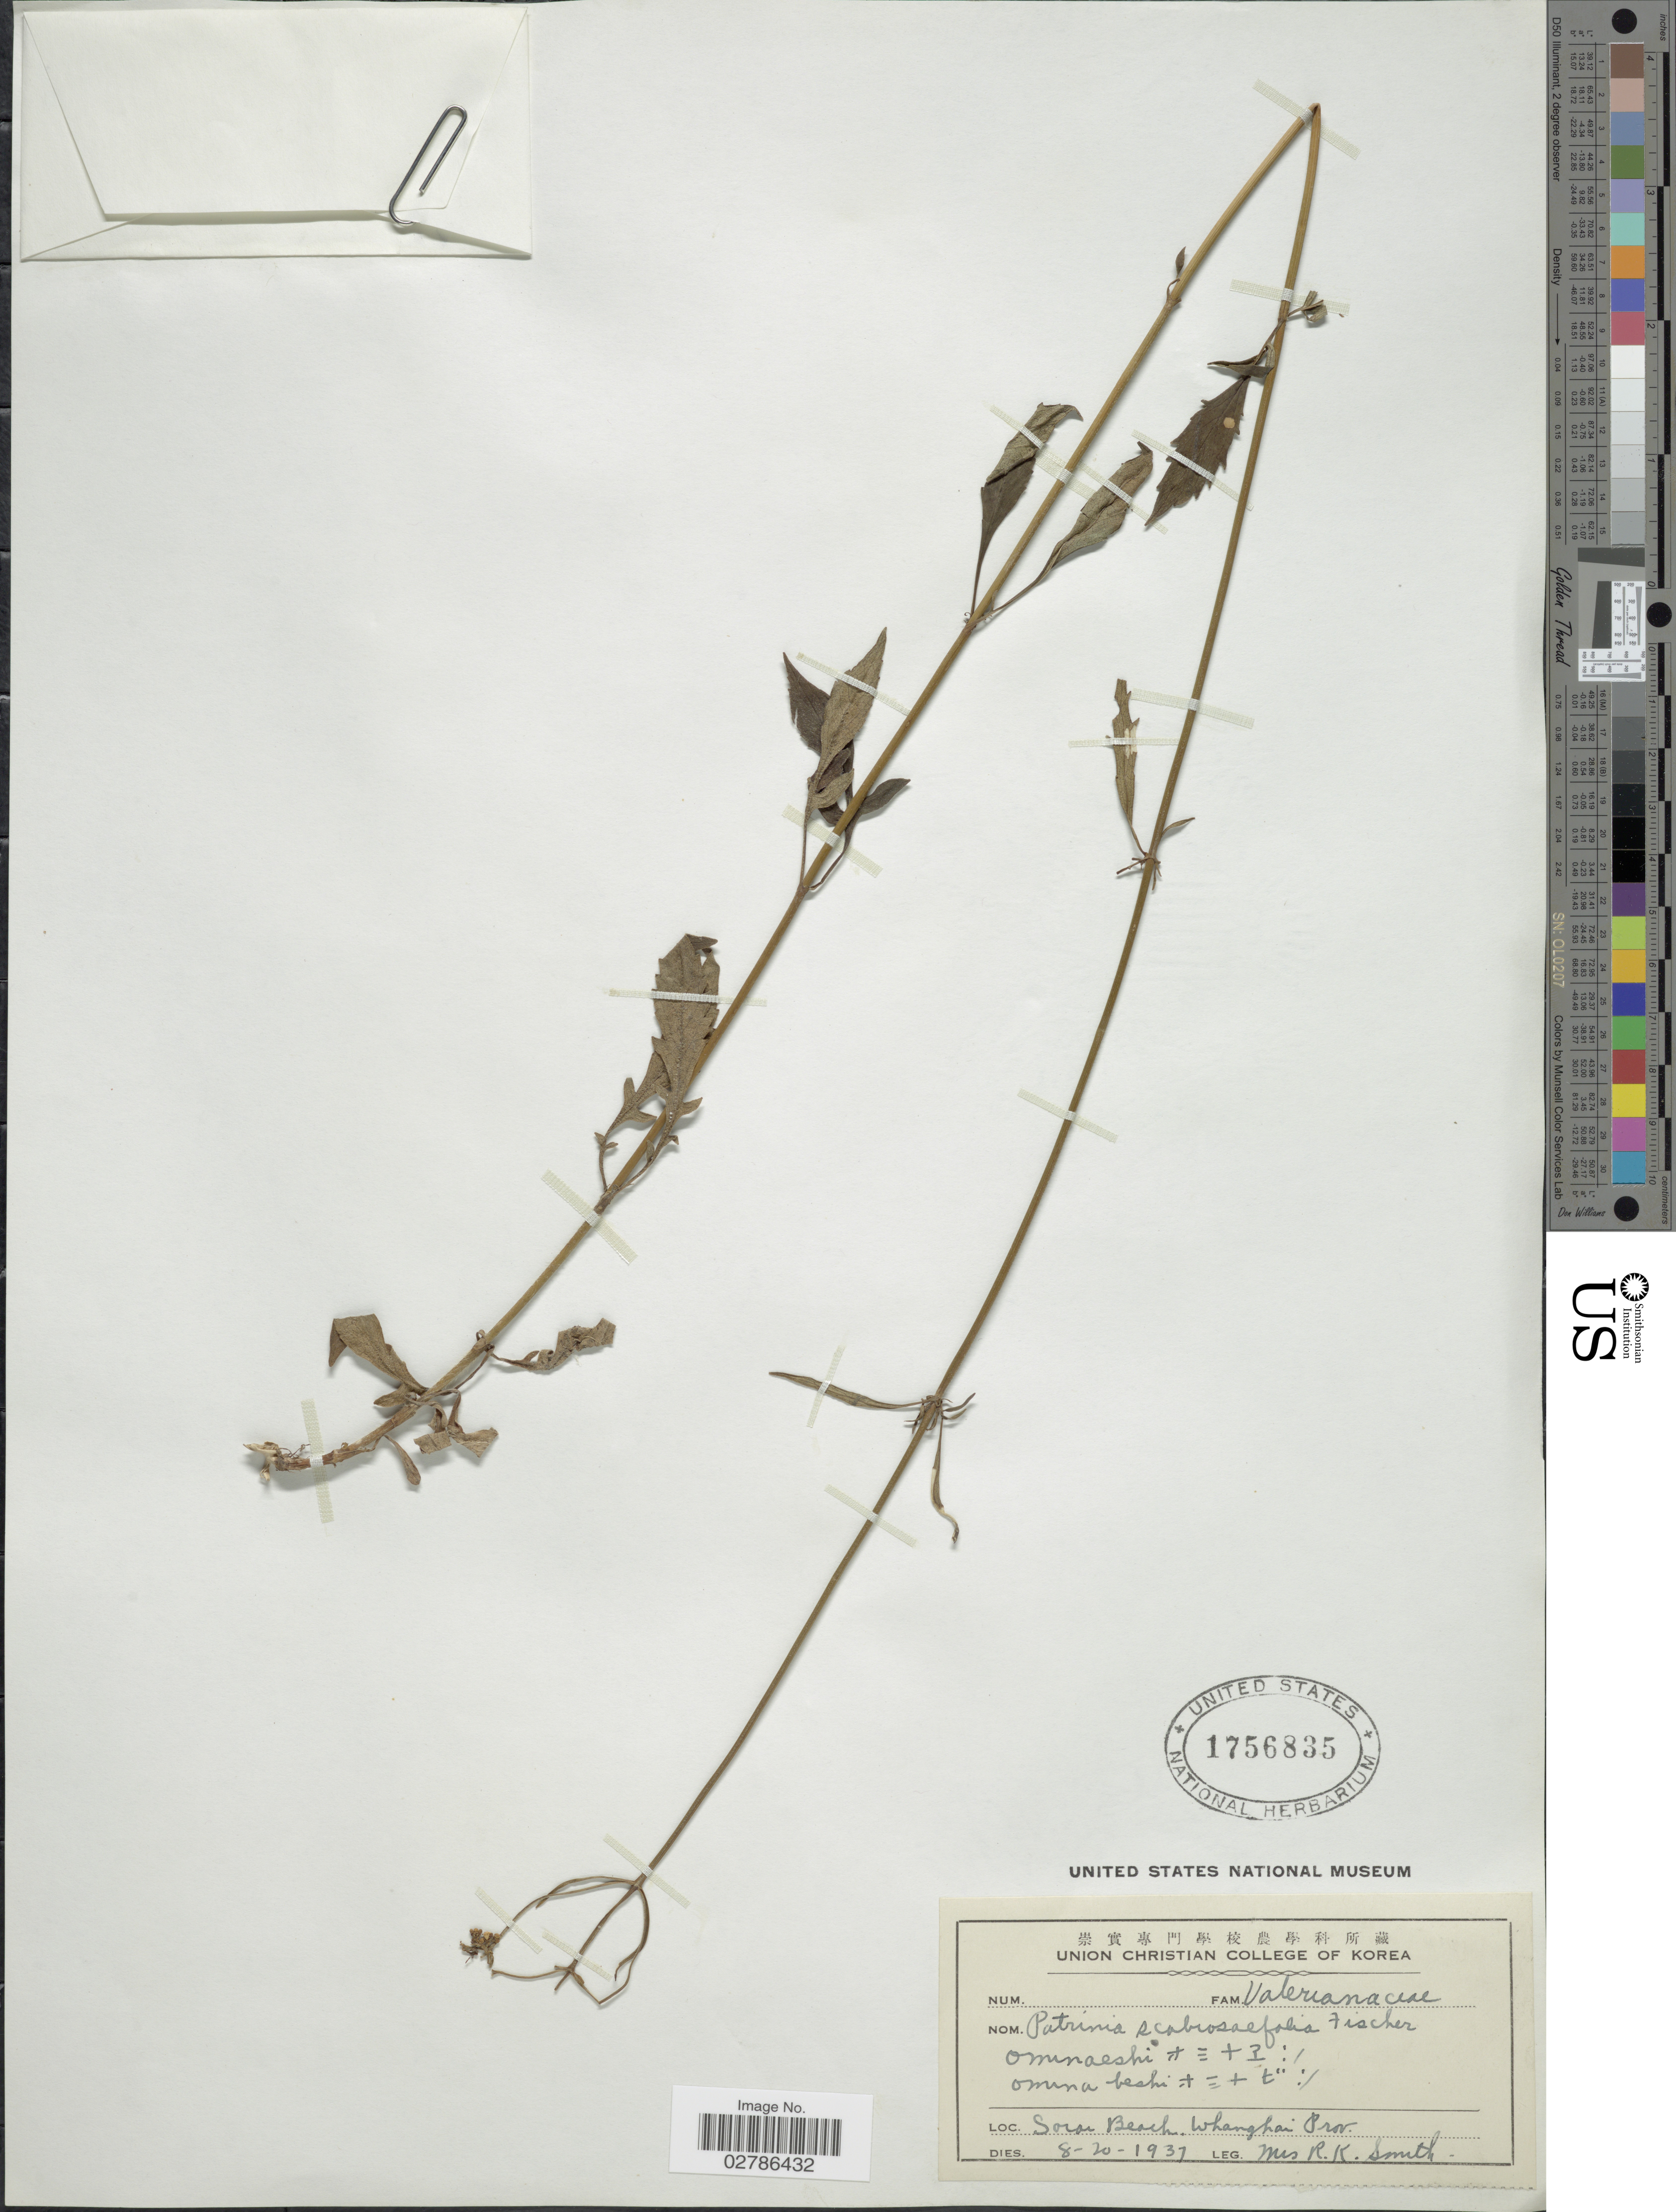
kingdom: Plantae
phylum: Tracheophyta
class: Magnoliopsida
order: Dipsacales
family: Caprifoliaceae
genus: Patrinia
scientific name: Patrinia scabiosifolia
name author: Link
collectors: R. Smith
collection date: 1937-08-20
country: North Korea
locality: Sorai Beach, Whanghai Prov.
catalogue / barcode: US 1756835